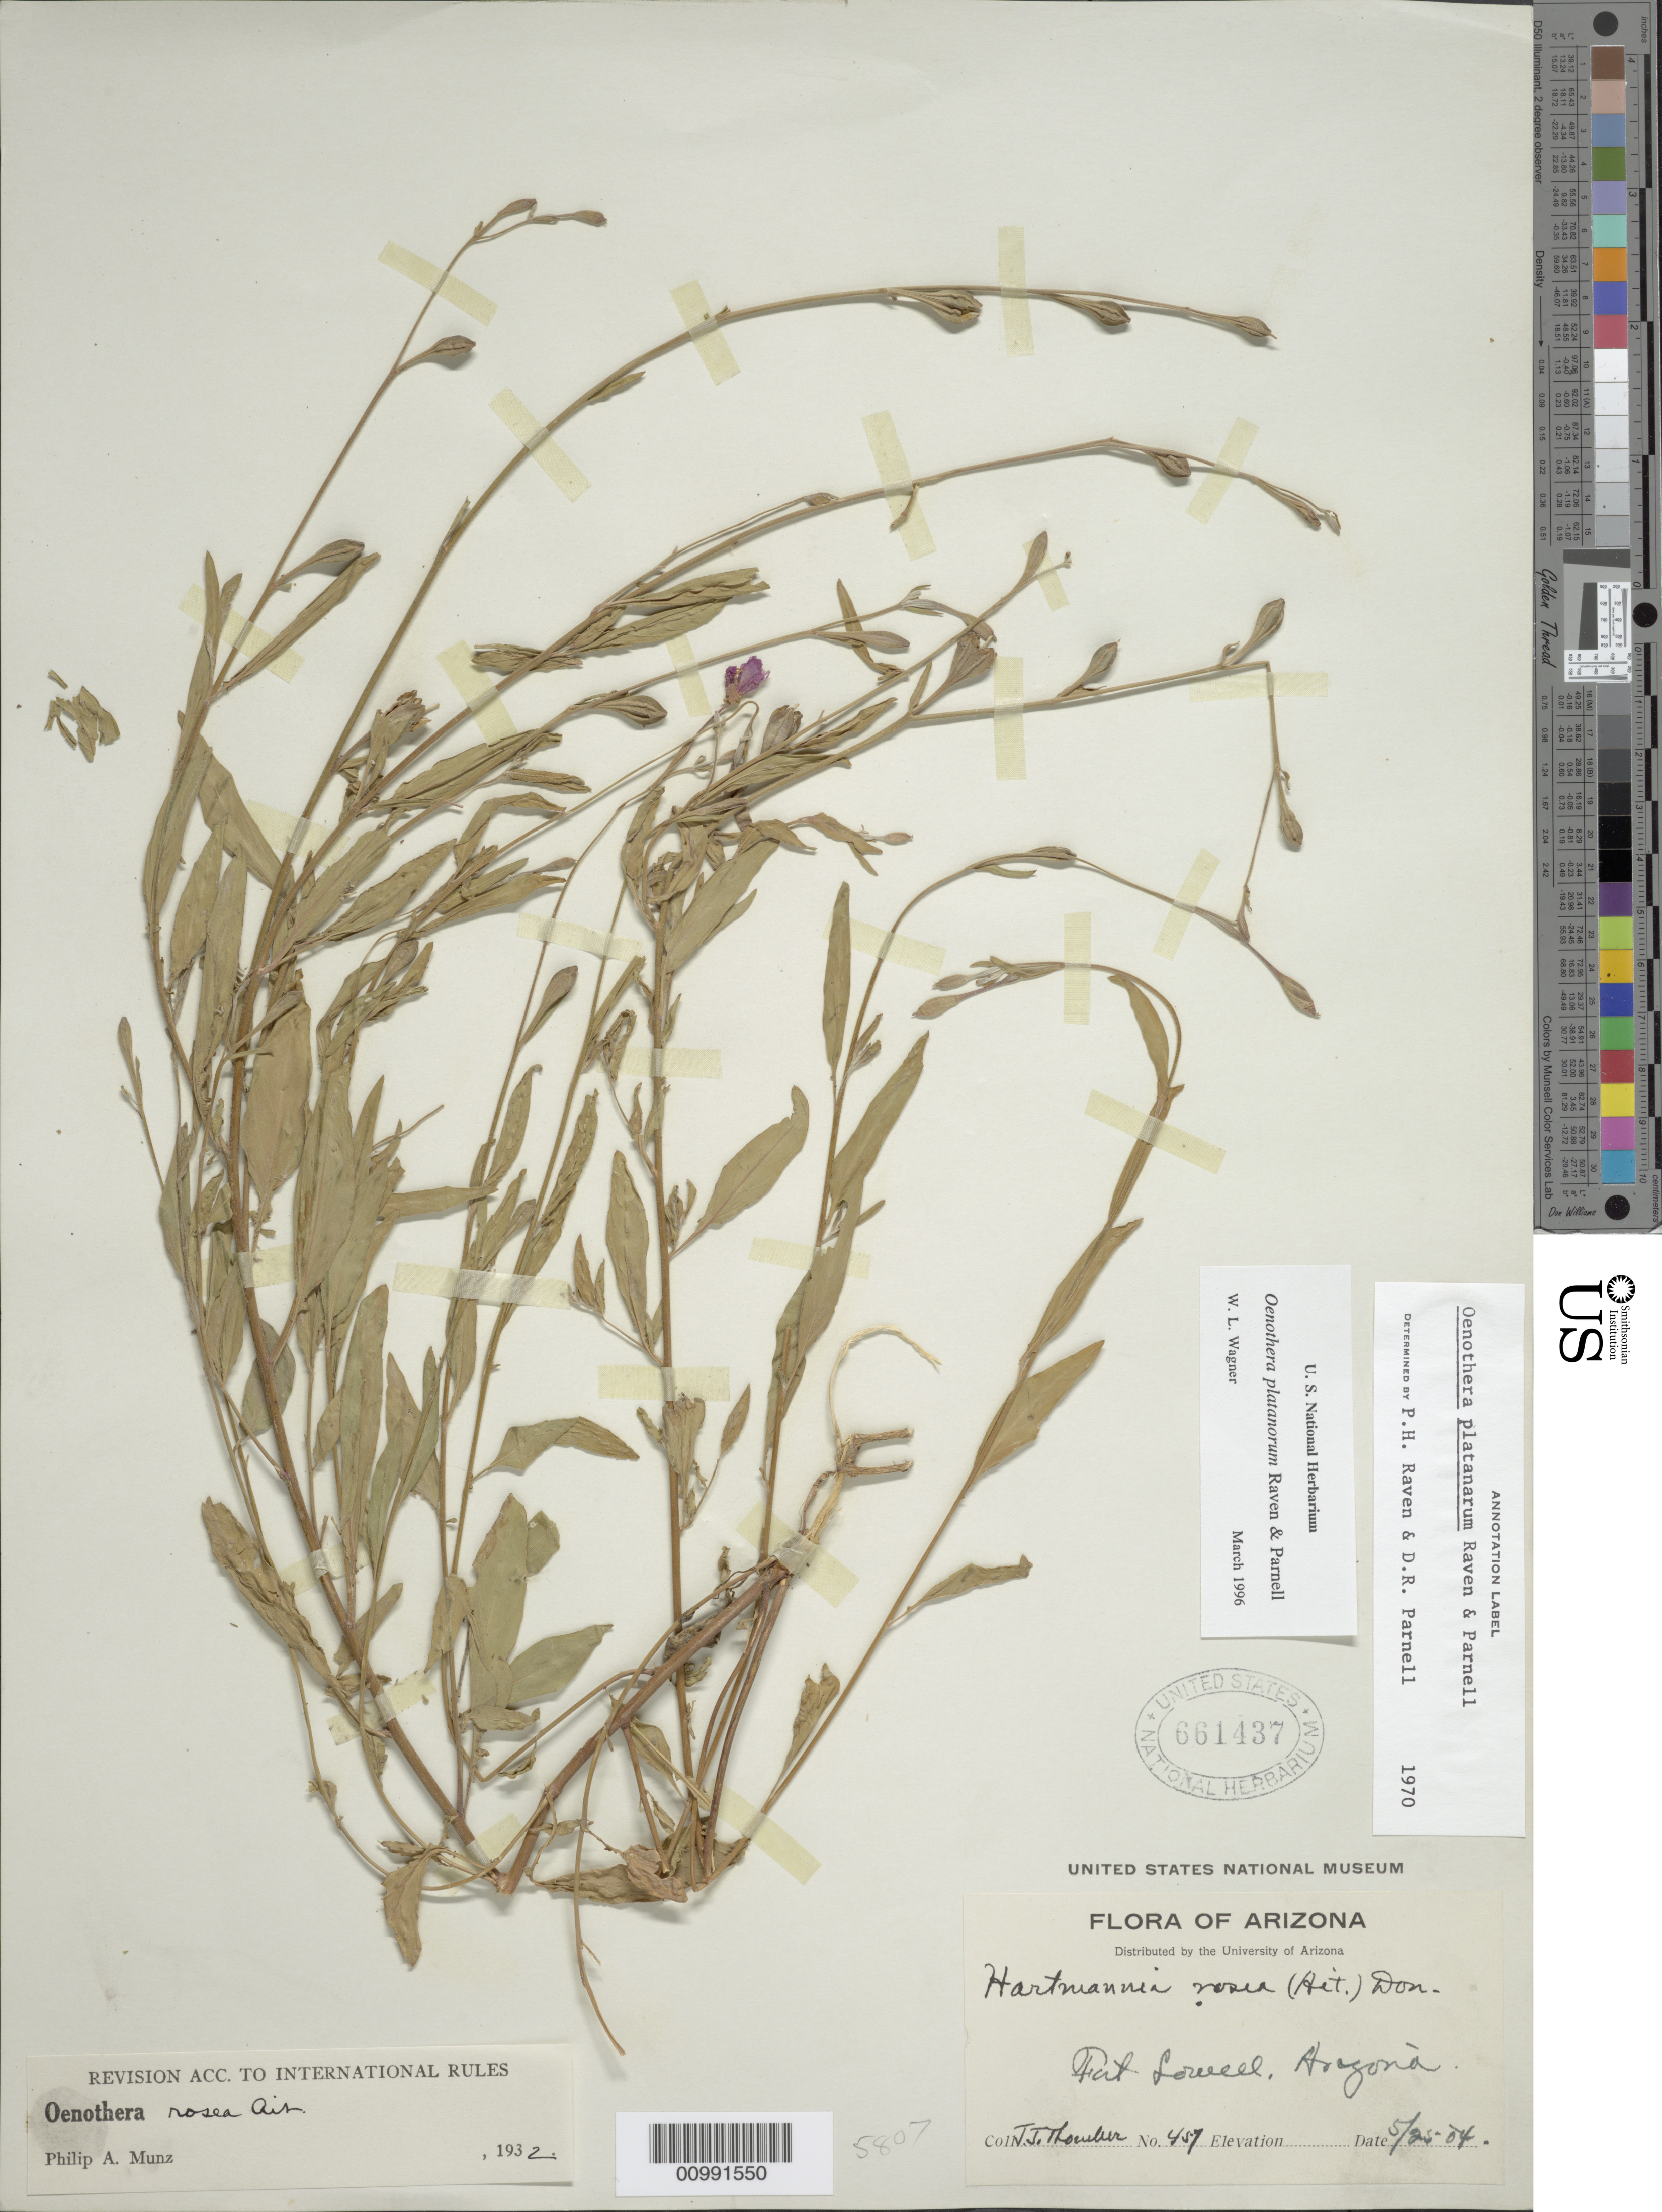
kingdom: Plantae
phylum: Tracheophyta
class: Magnoliopsida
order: Myrtales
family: Onagraceae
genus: Oenothera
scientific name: Oenothera platanorum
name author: P.H. Raven & D.R. Parn.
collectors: J. Thornber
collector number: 457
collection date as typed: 25 May 1904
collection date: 1904-05-25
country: United States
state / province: Arizona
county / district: Cochise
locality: Fat Lowell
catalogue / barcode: US 661437